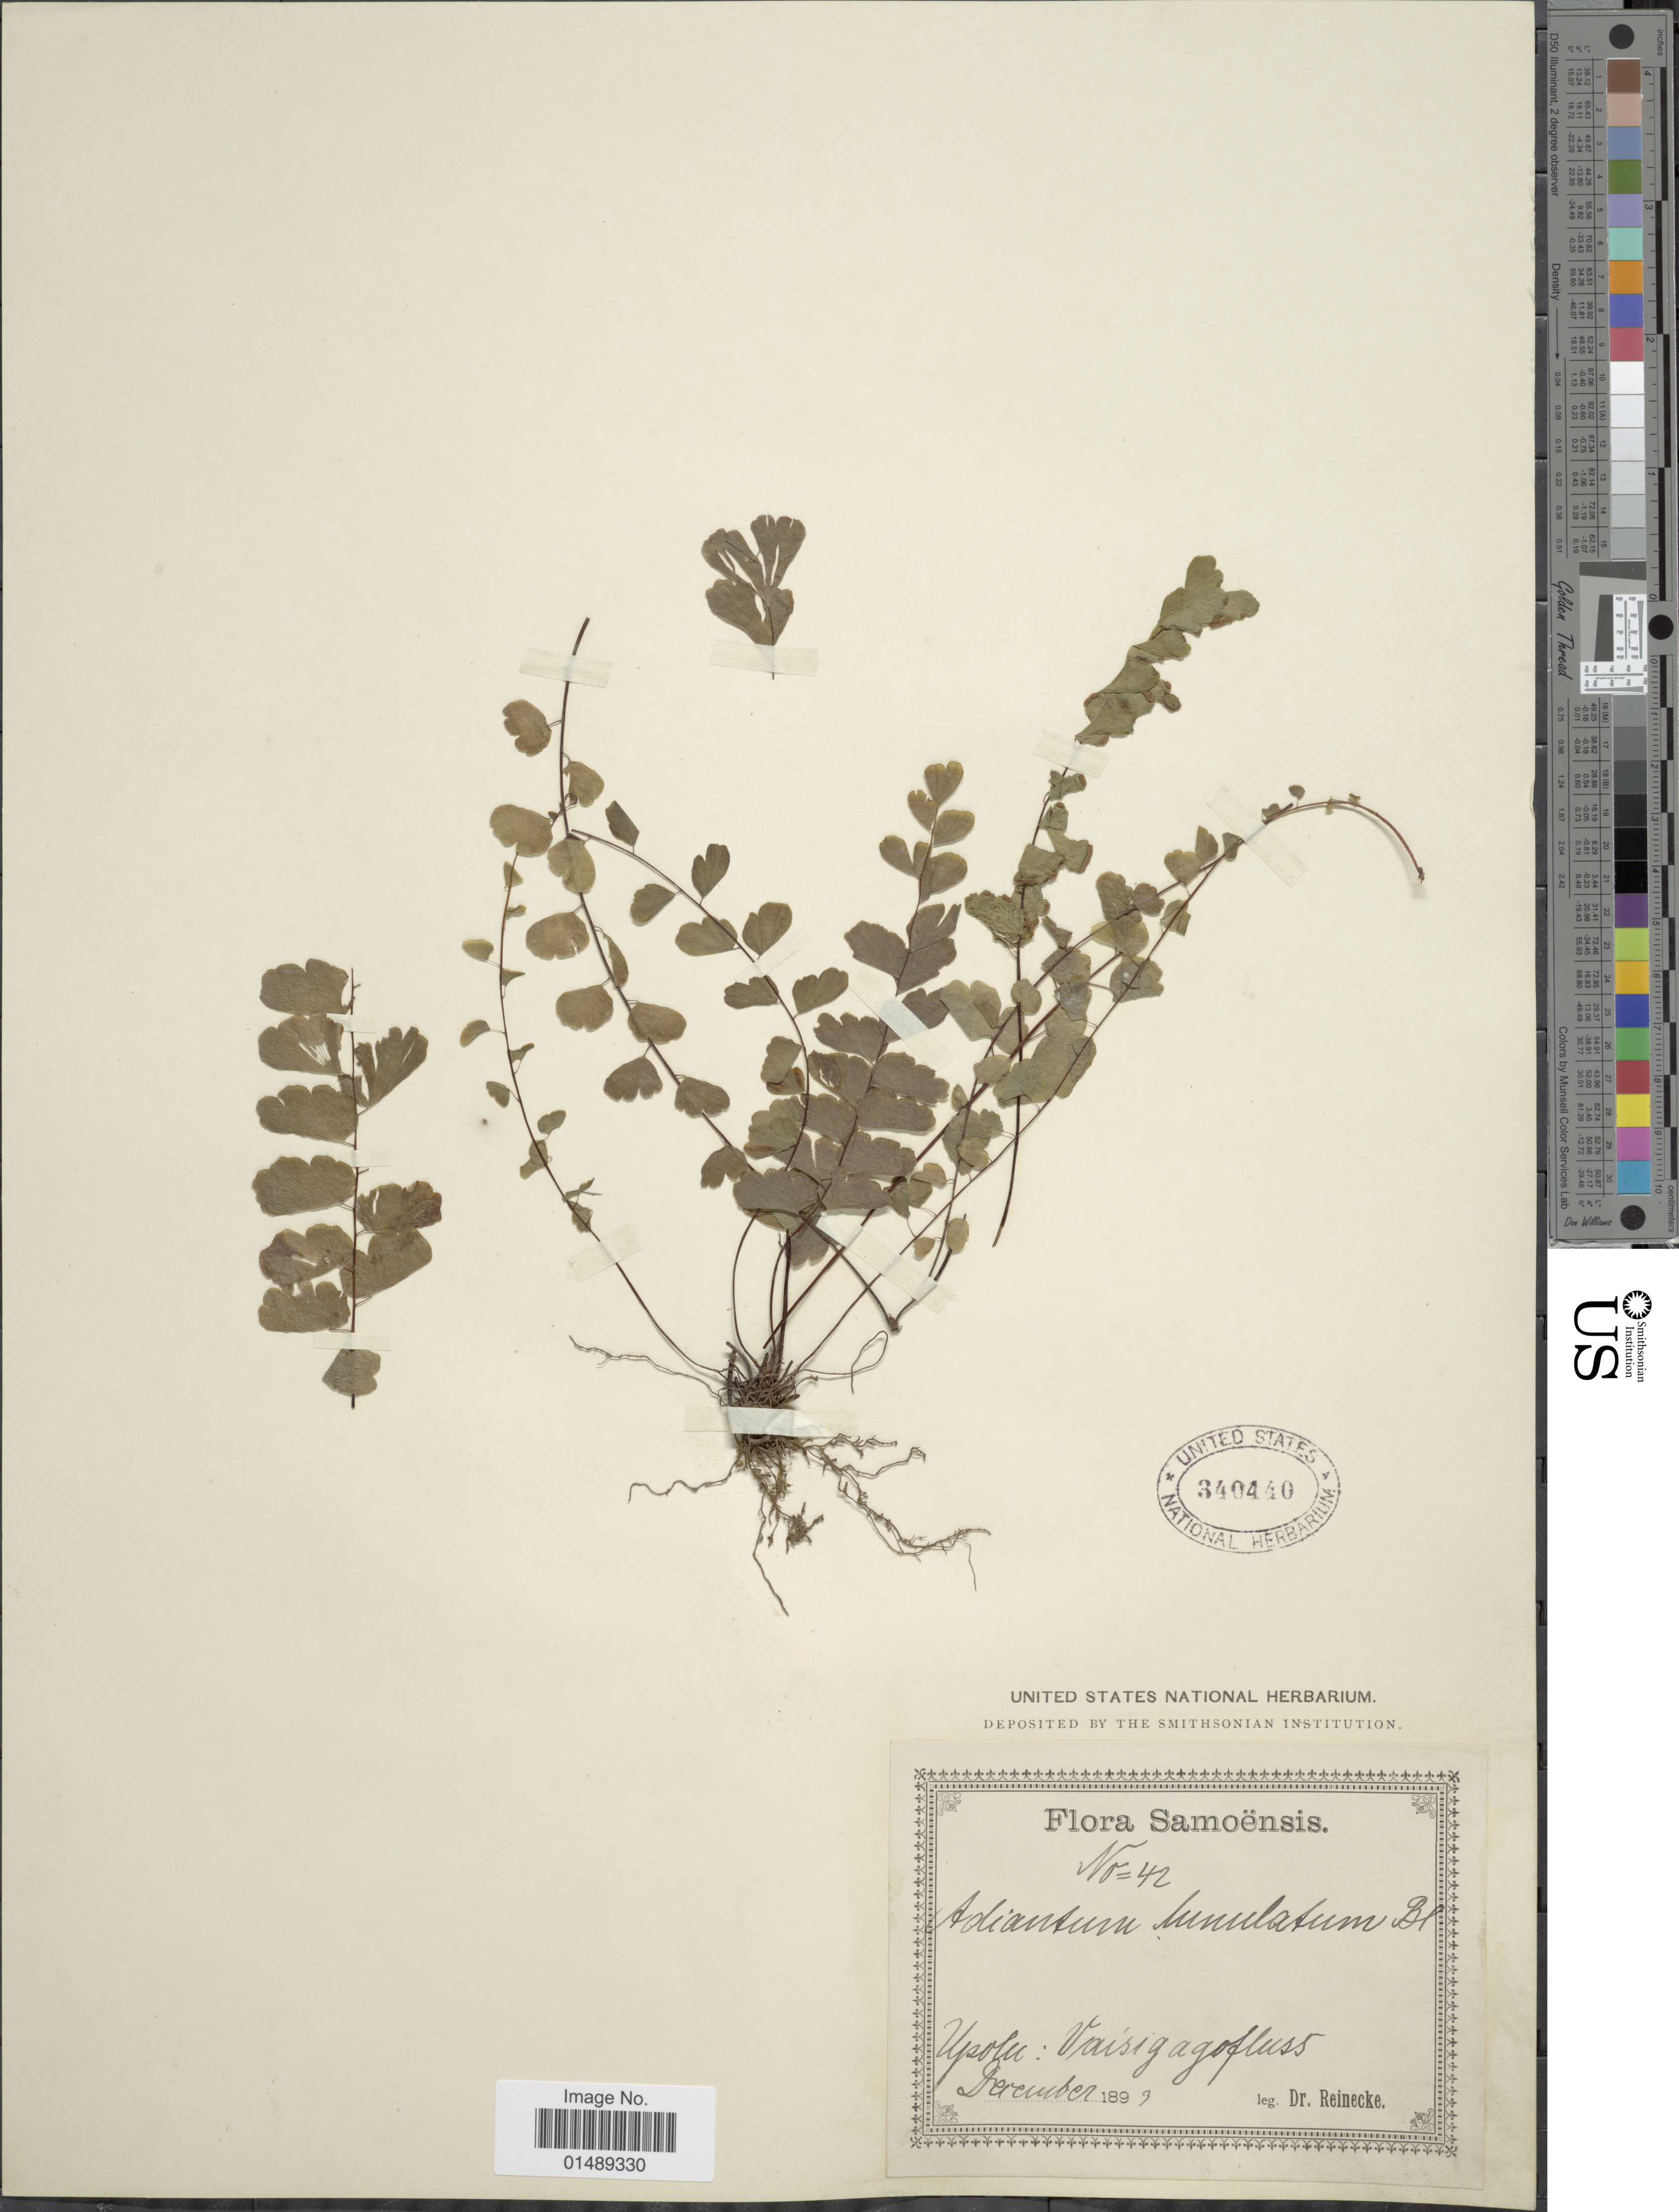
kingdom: Plantae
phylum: Tracheophyta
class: Polypodiopsida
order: Polypodiales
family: Pteridaceae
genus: Adiantum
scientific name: Adiantum philippense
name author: L.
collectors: -- Reinecke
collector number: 42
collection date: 1893-12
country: Samoa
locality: Samoensis, Upolu: Vaisigagofluss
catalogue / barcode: US 340440